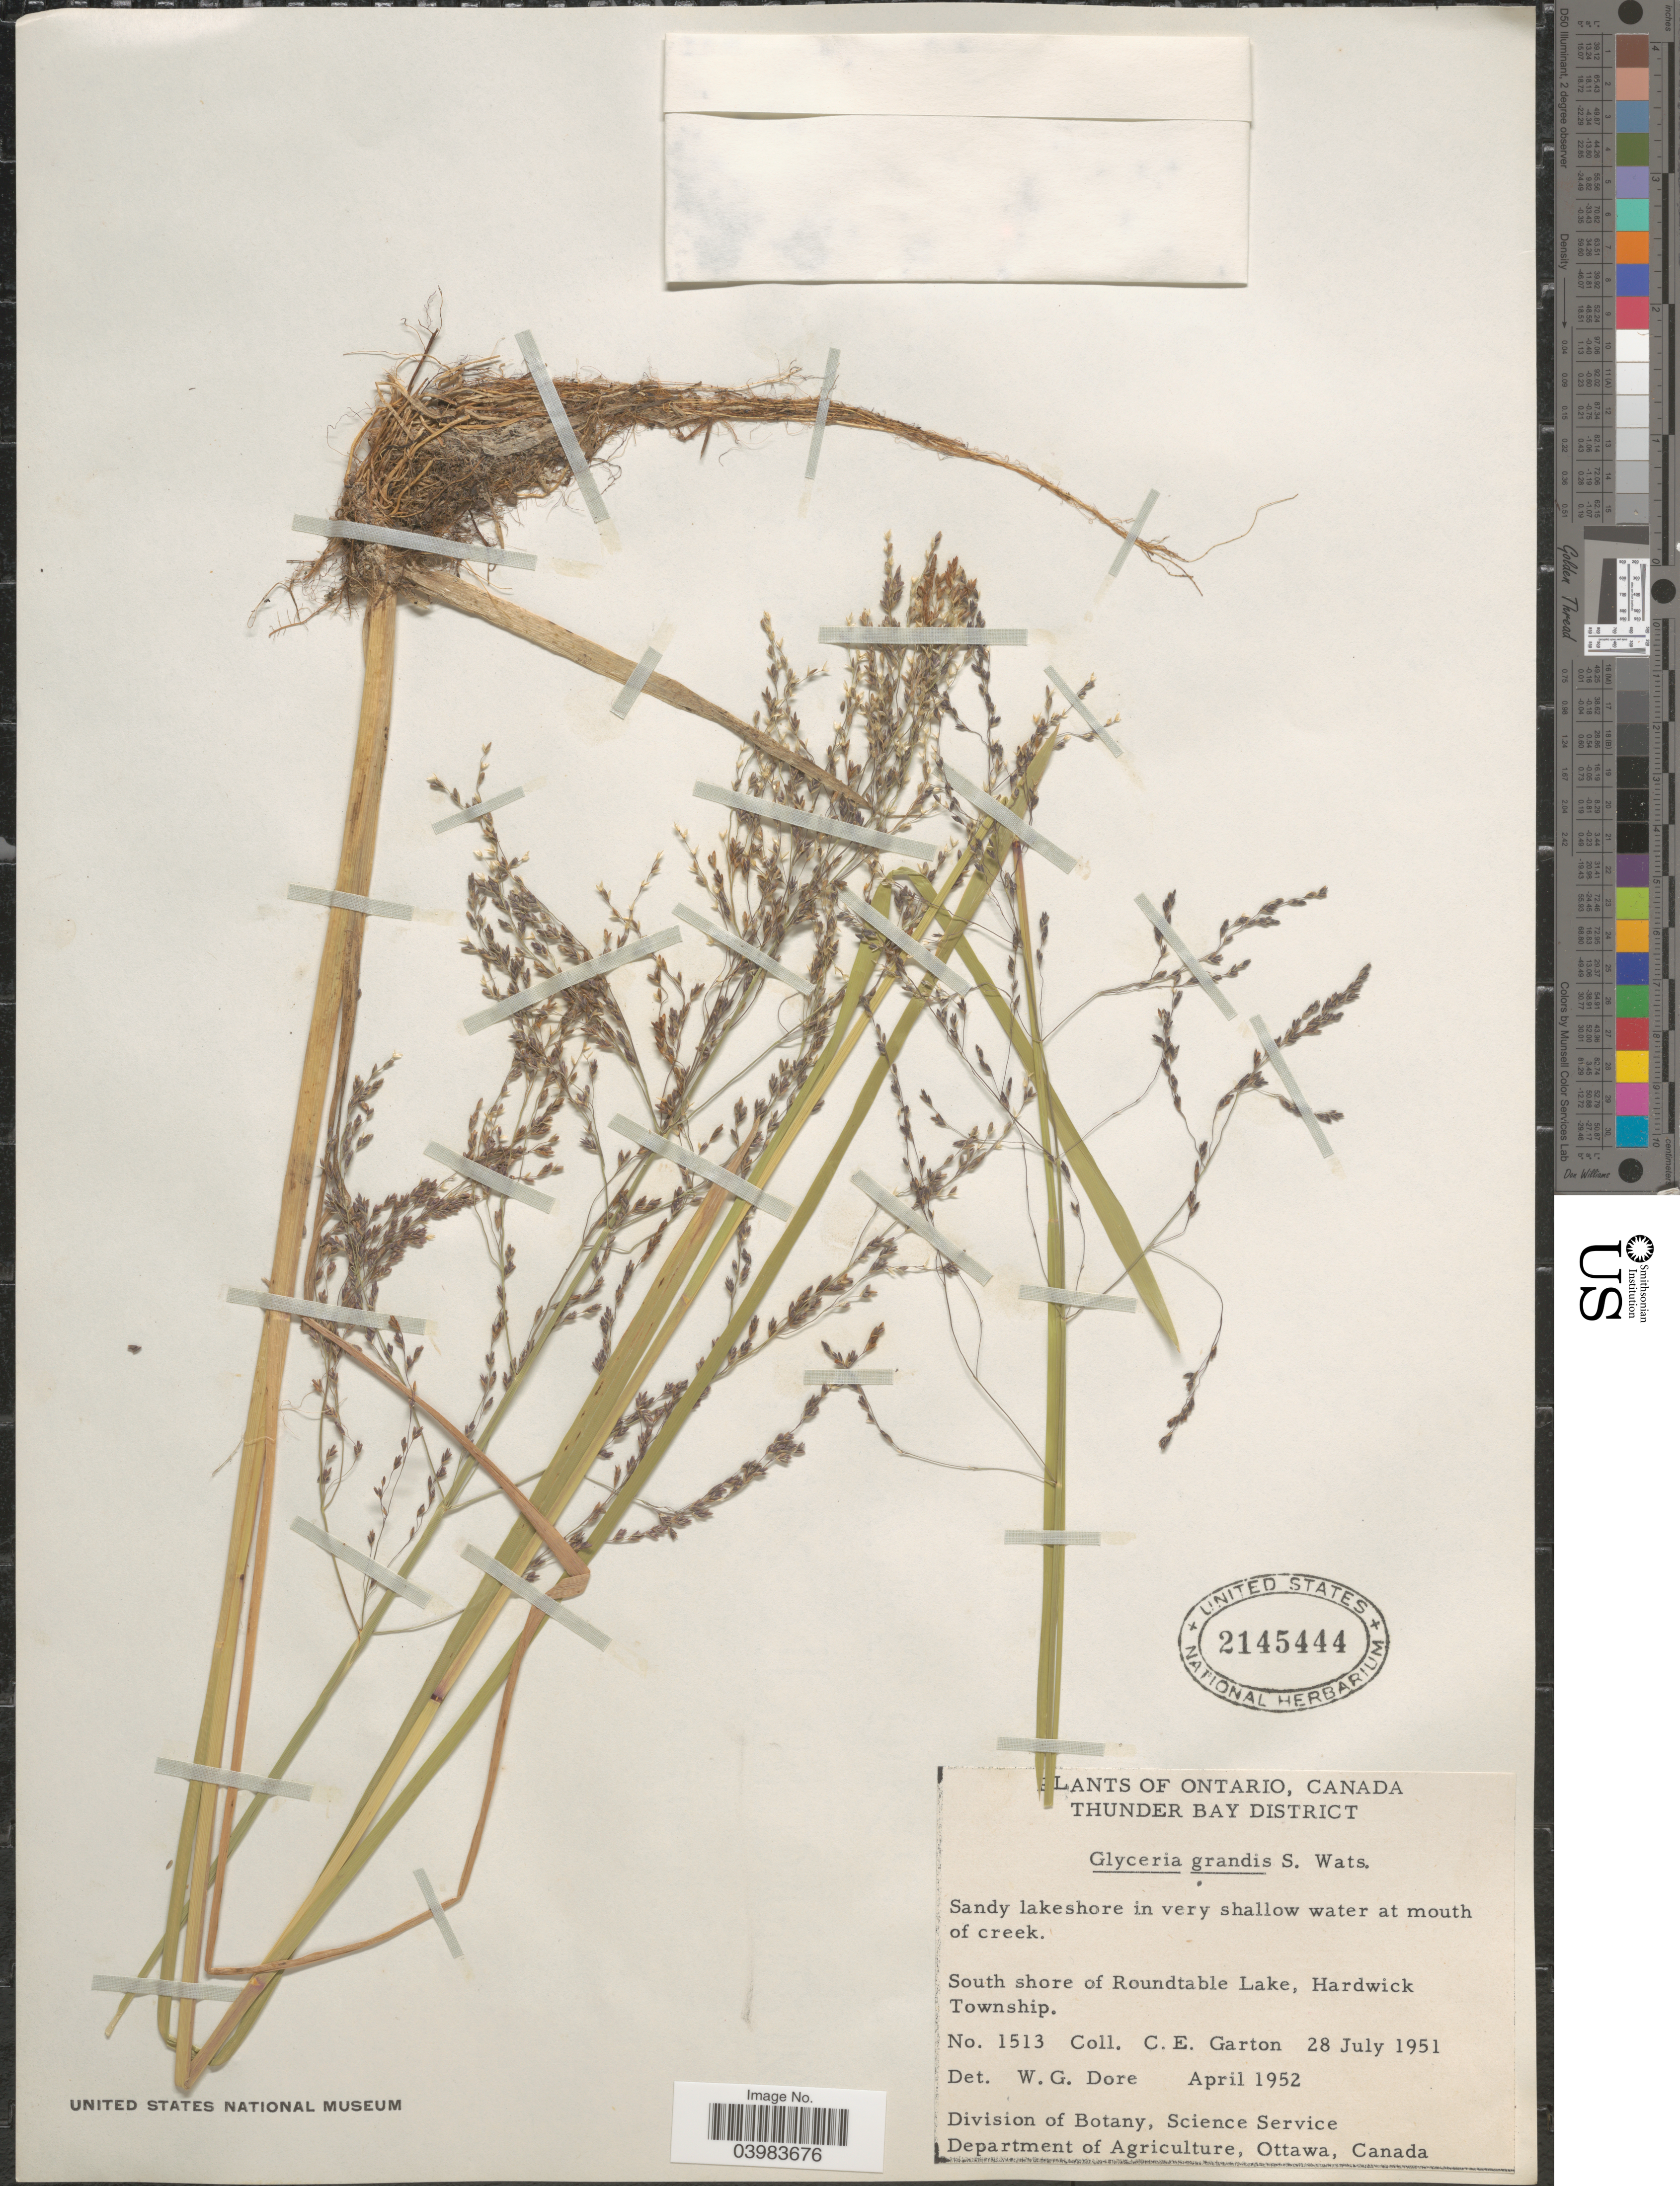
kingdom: Plantae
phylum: Tracheophyta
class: Liliopsida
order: Poales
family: Poaceae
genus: Glyceria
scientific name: Glyceria grandis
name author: S. Watson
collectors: C. E. Garton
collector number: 1513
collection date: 1951-07-28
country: Canada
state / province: Ontario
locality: Thunder Bay District. Sandy lakeshore in very shallow water at mouth of creek. South shore of Roundtable Lake, Hardwick Township.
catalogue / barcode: US 2145444